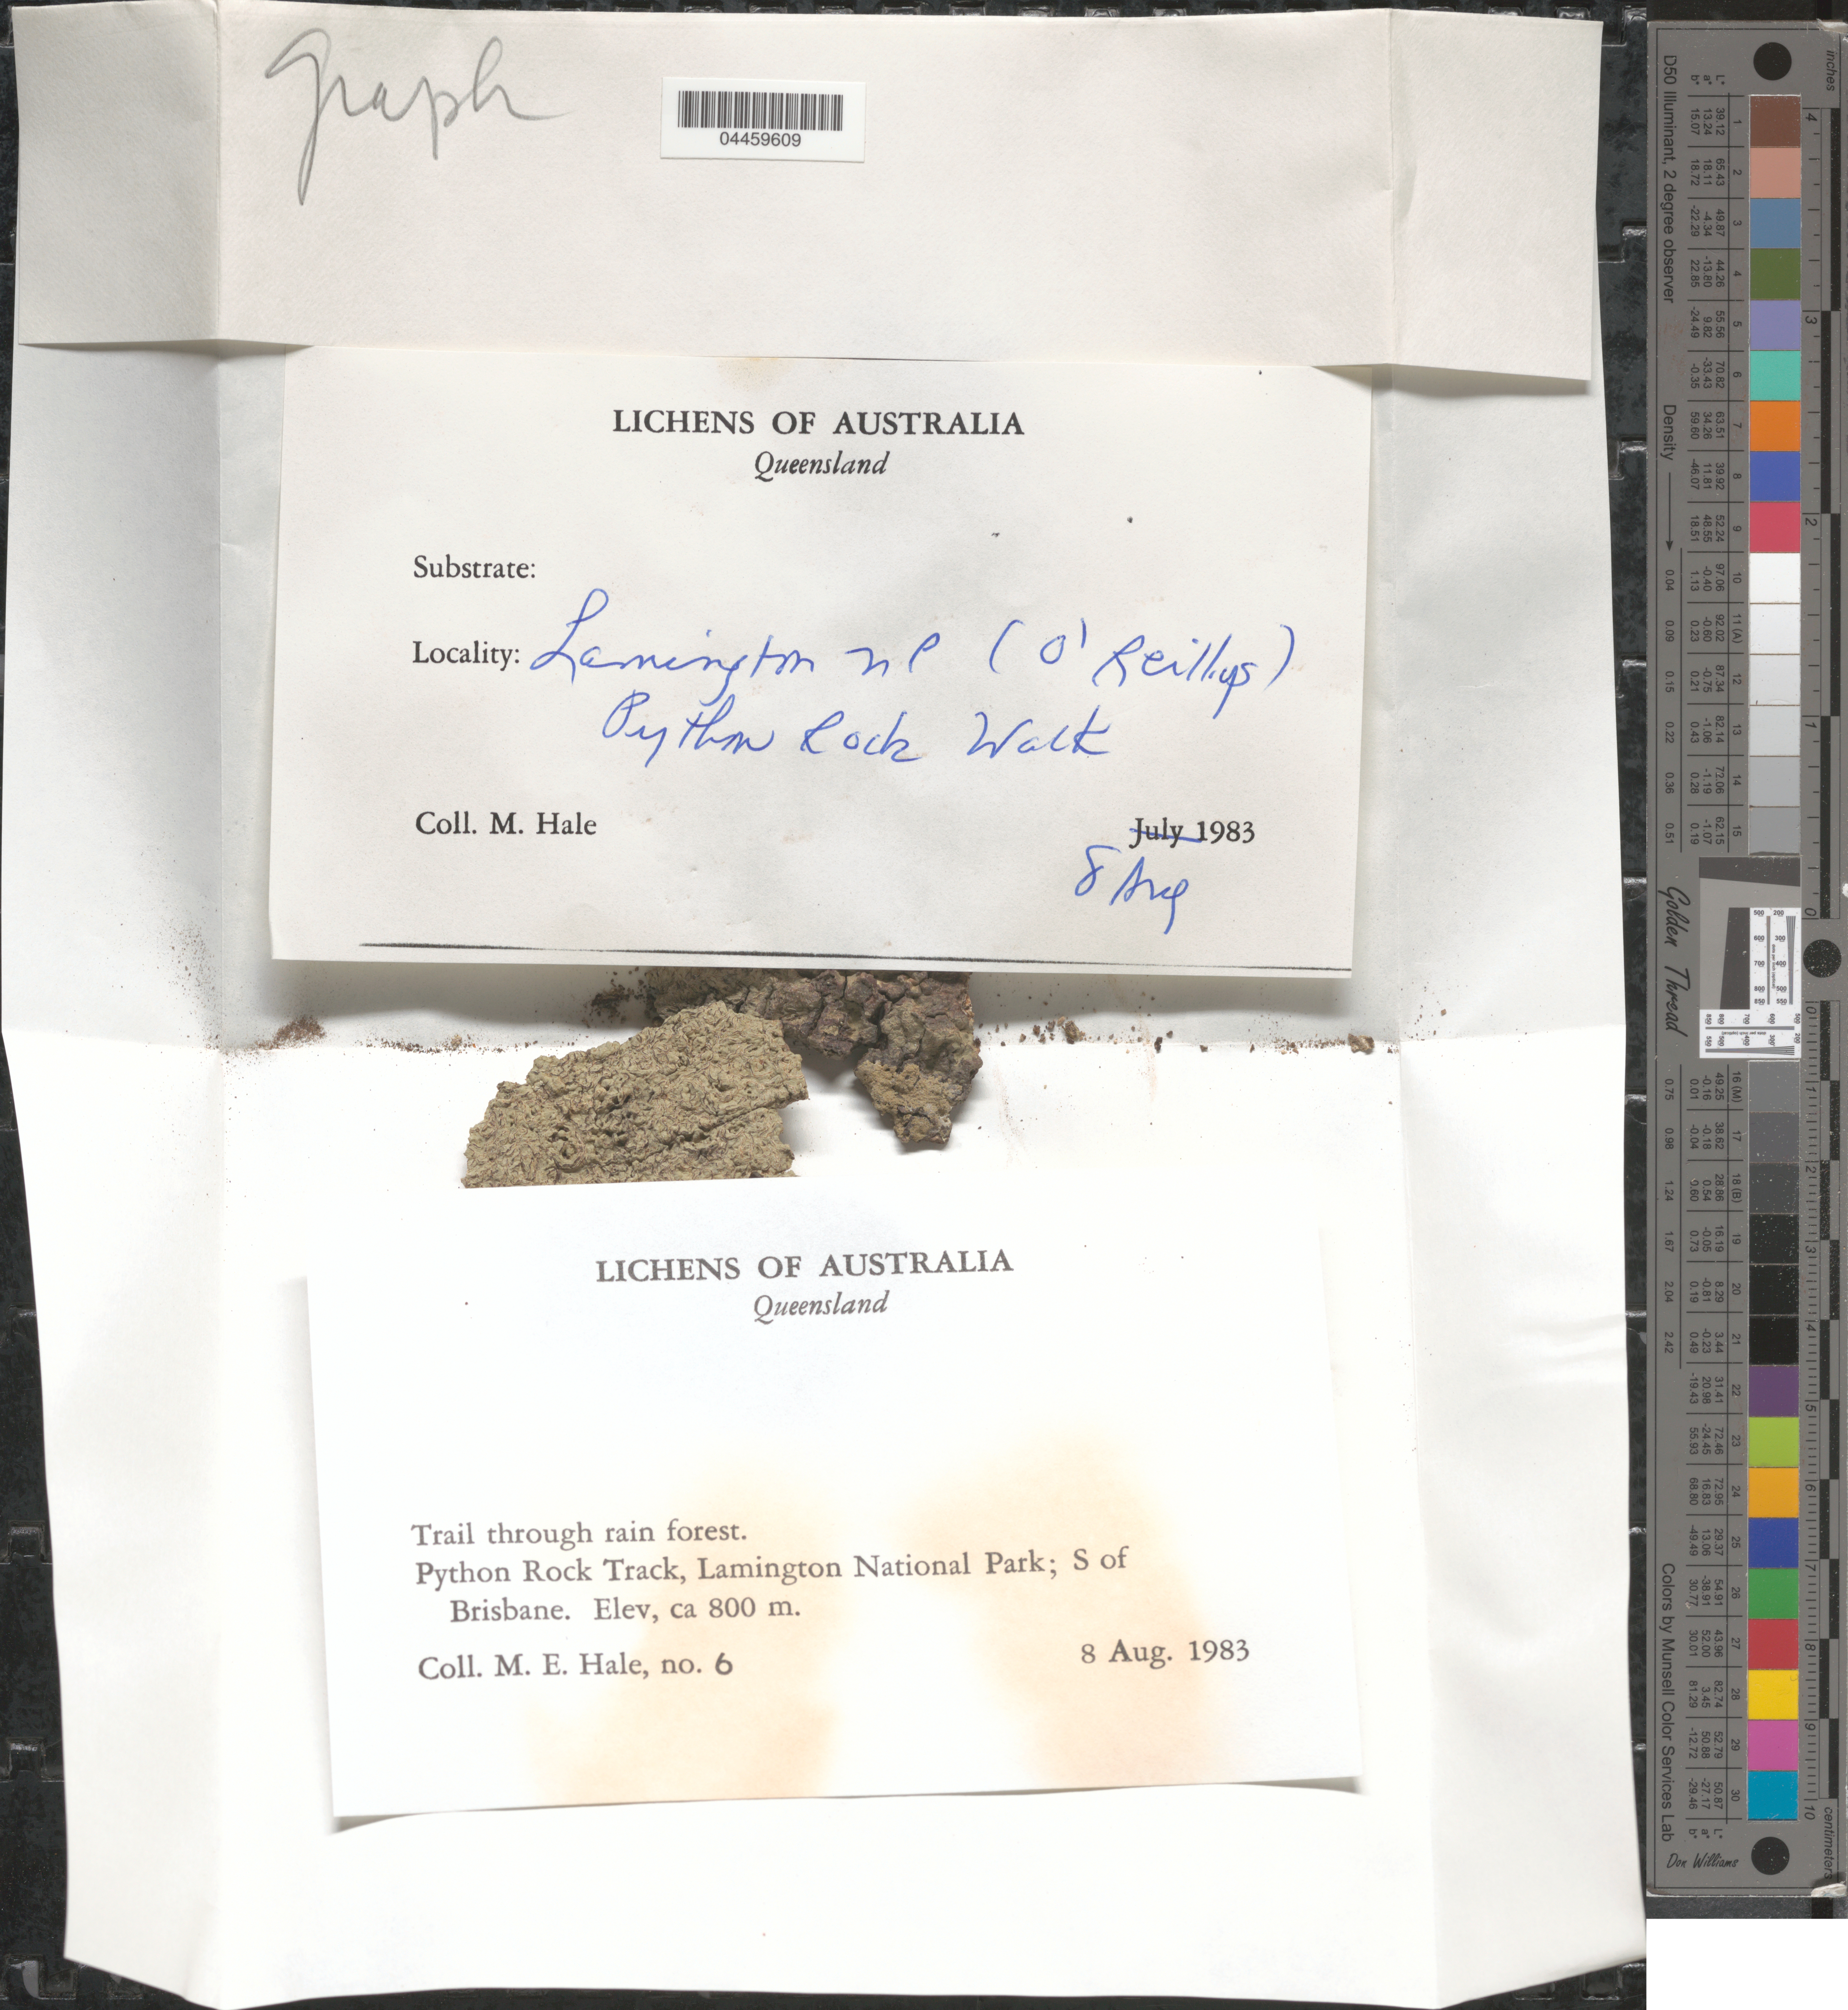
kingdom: Fungi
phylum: Ascomycota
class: Lecanoromycetes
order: Ostropales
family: Graphidaceae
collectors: M. Hale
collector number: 6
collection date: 1983-08-08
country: Australia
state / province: Queensland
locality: Python Rock Track, Lamington National Park; S of Brisbane. (O'Reilligs).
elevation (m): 800